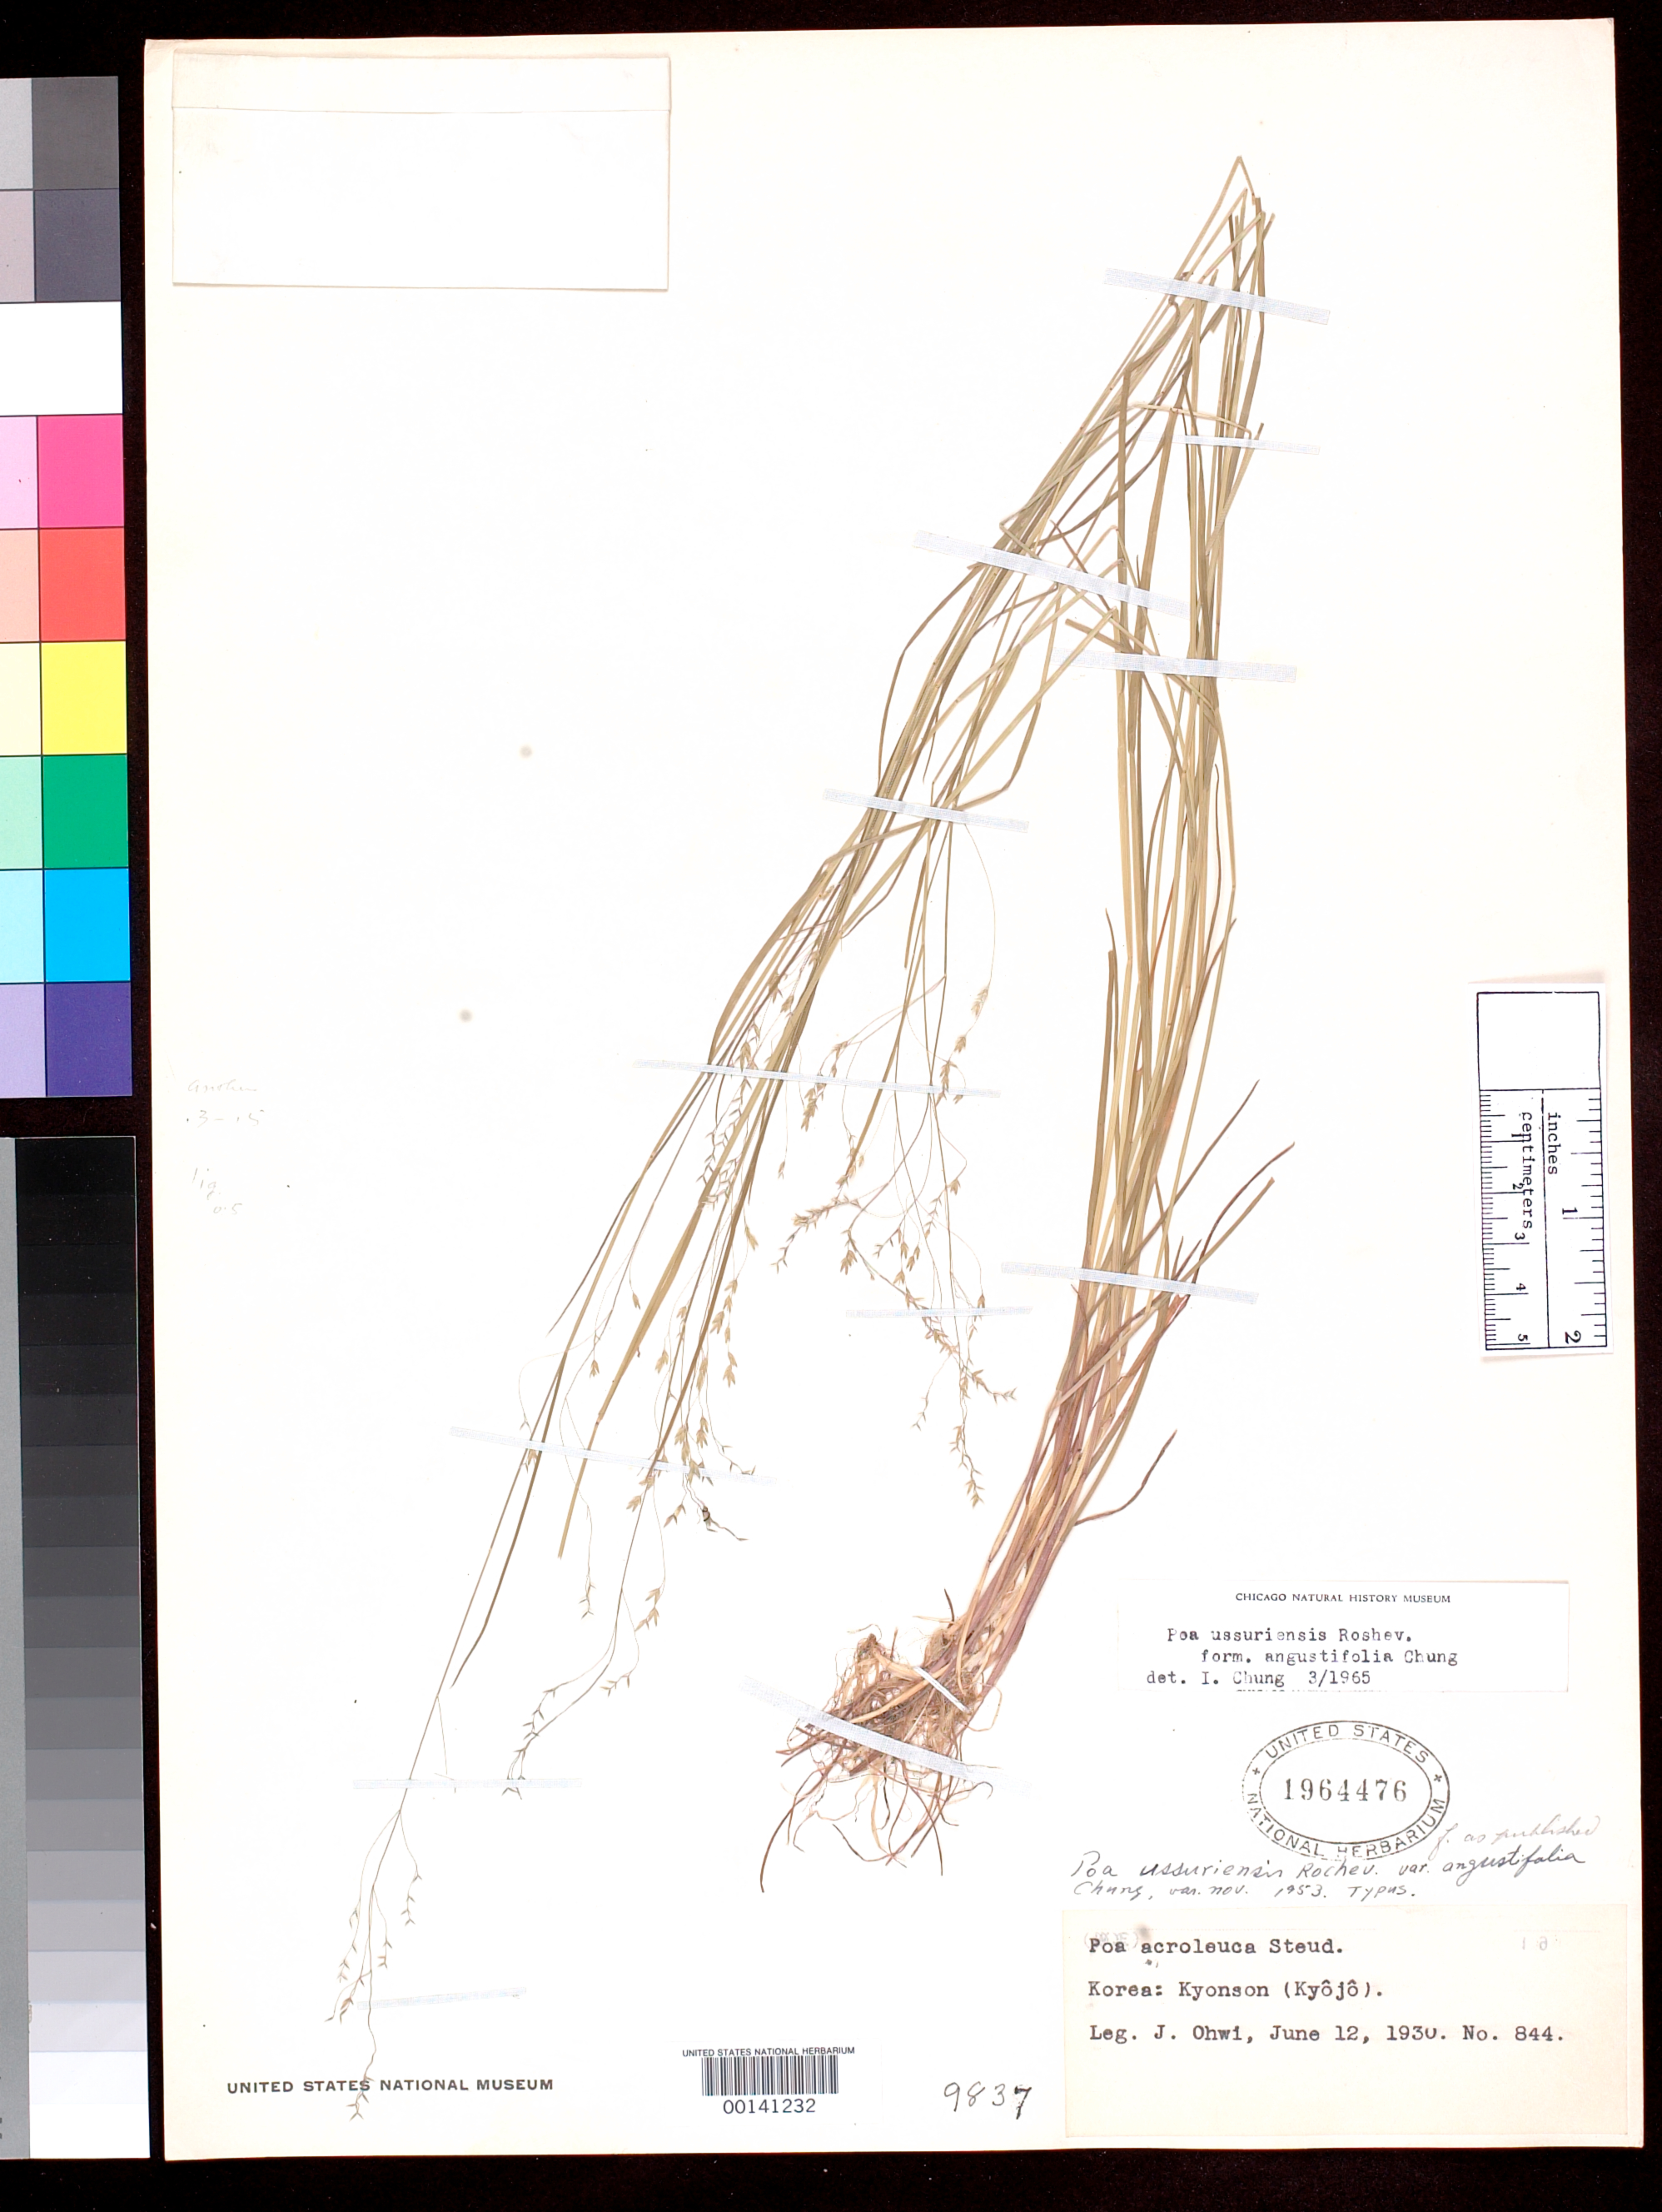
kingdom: Plantae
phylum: Tracheophyta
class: Liliopsida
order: Poales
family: Poaceae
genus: Poa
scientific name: Poa ussuriensis var. angustifolia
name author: I.C. Chung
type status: Holotype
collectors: J. Ohwi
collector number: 844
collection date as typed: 12 Jun 1930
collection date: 1930-06-12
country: North Korea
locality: Hamkyong-Pukdo, Kyongsong.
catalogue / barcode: US 1964476